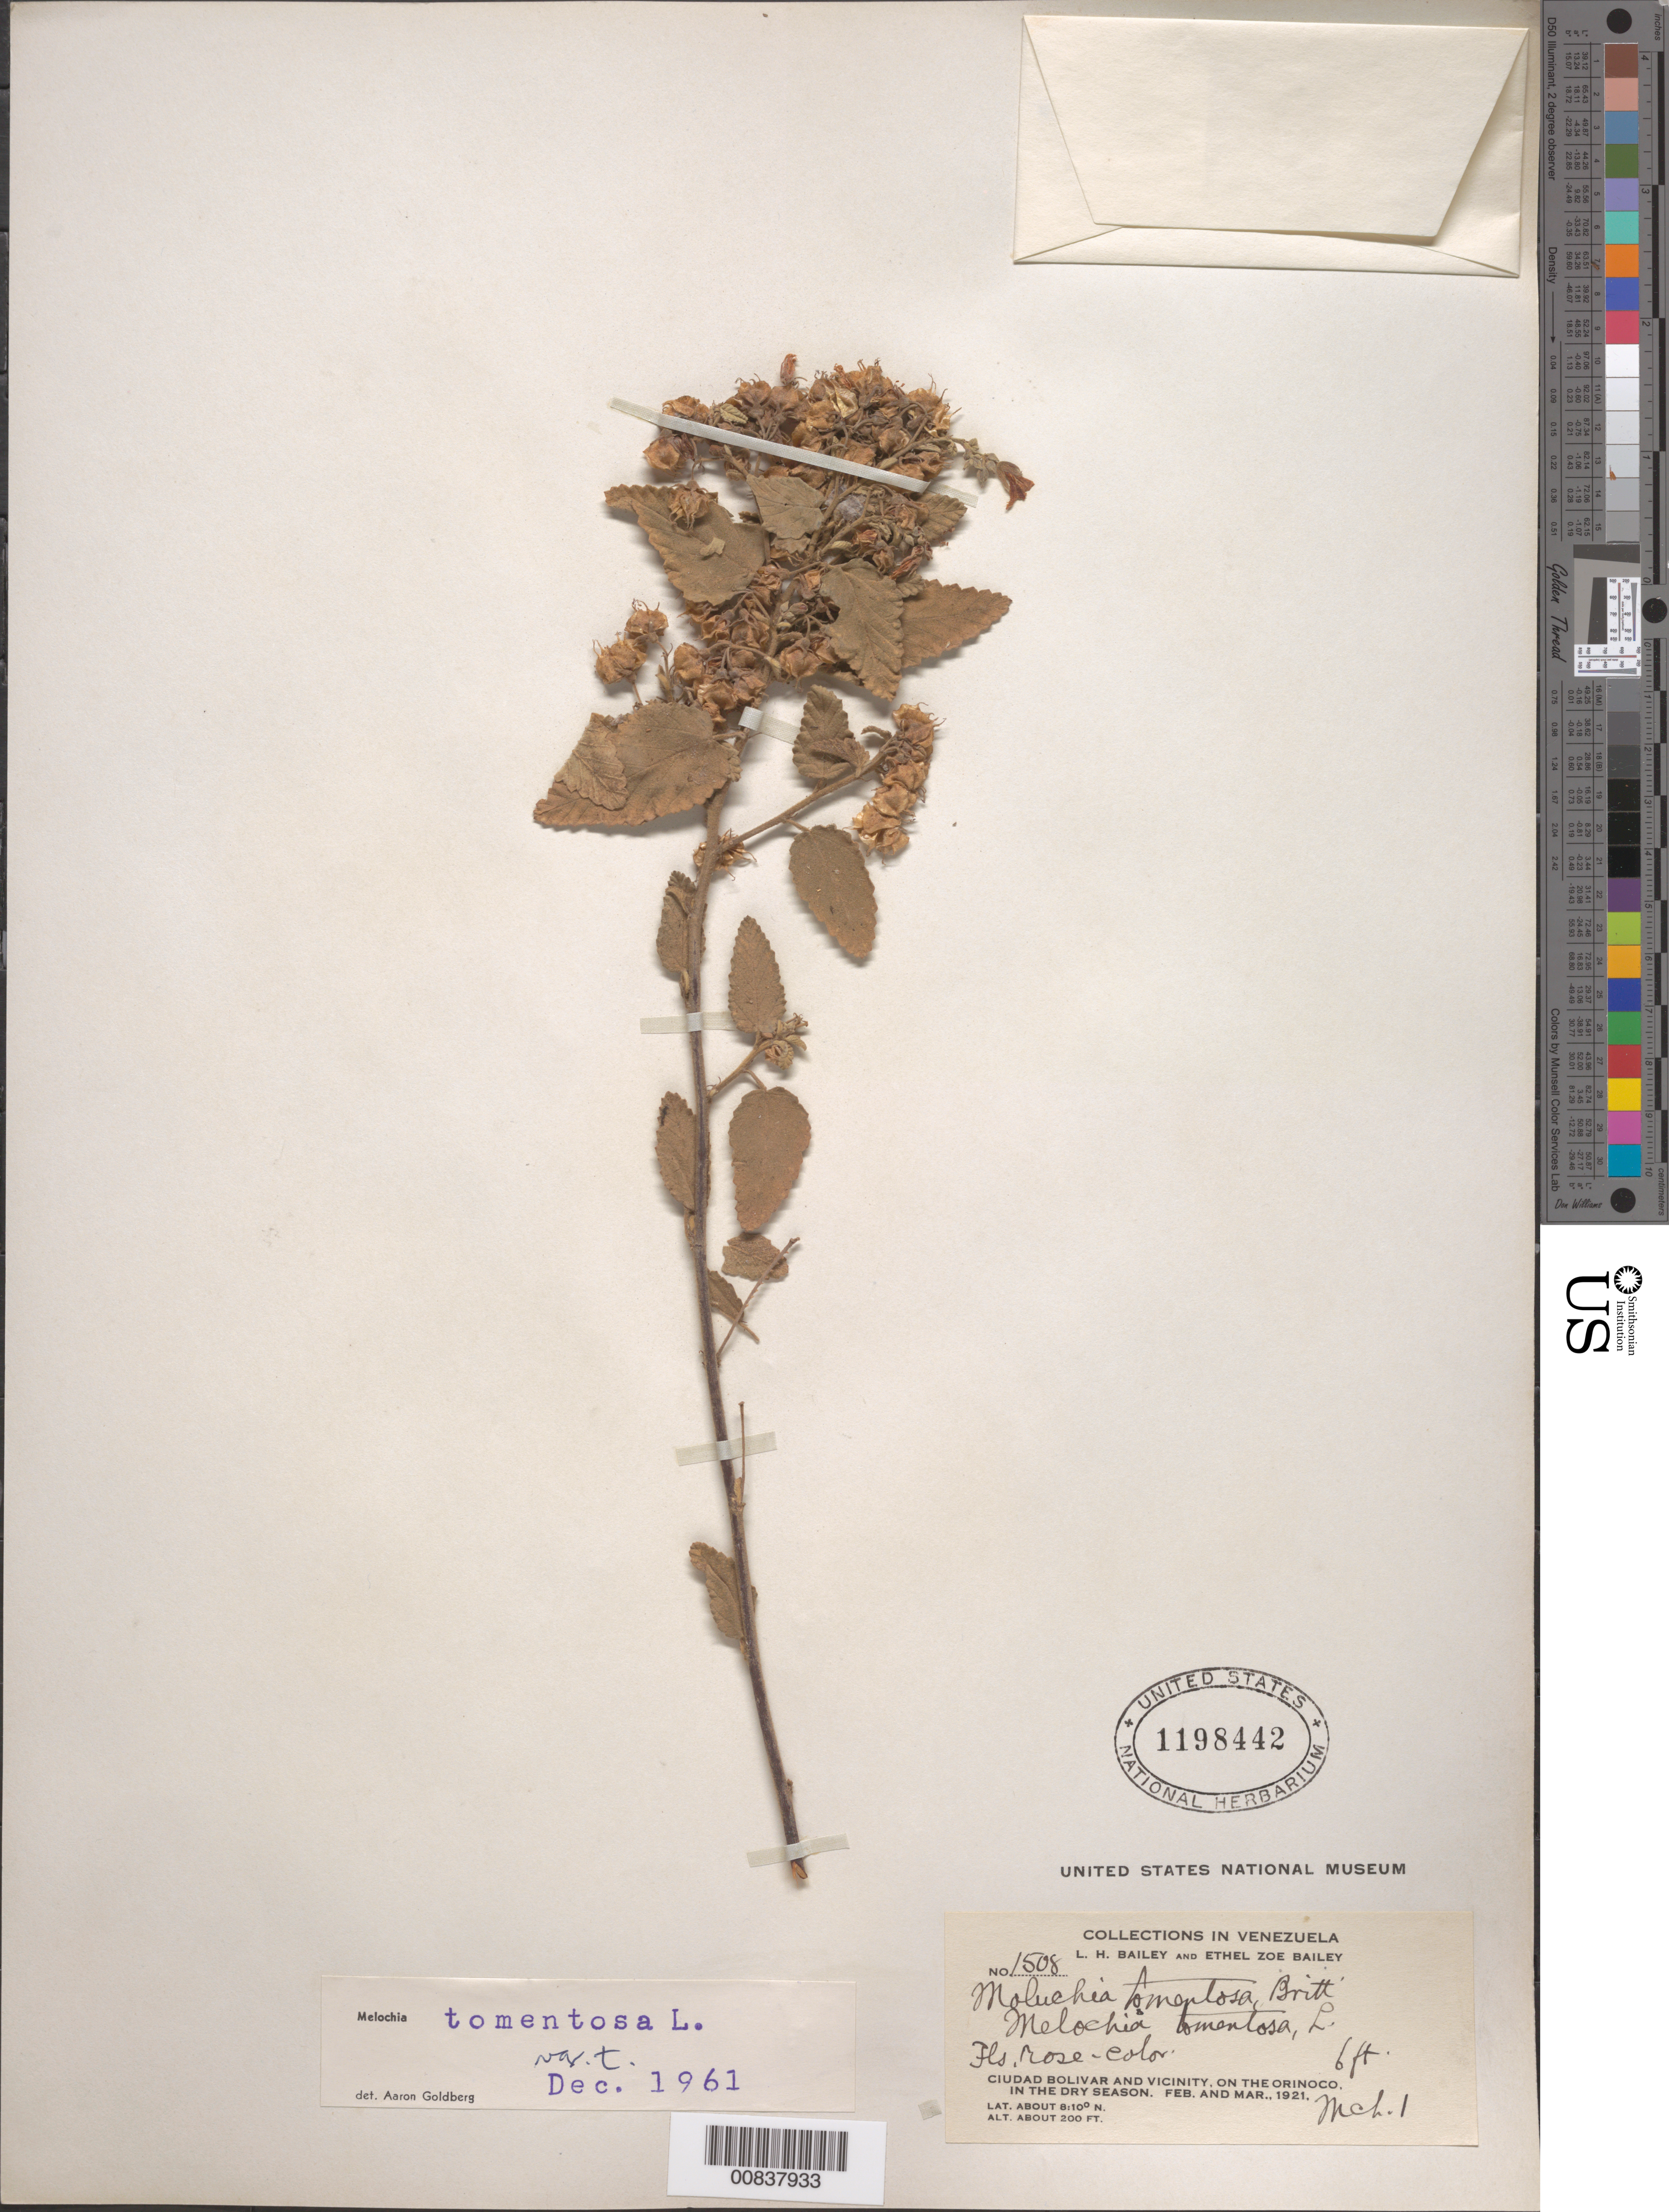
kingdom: Plantae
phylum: Tracheophyta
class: Magnoliopsida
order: Malvales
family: Malvaceae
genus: Melochia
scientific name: Melochia tomentosa var. tomentosa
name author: L.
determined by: Goldberg, Aaron, (US), NMNH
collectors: L. H. Bailey & E. Z. Bailey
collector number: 1508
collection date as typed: Feb-21 and Mar-21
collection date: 1921-02,1921-03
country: Venezuela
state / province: Bolívar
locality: Ciudad Bolívar and vicinity, Orinoco R.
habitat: Dry season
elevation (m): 61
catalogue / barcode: US 1198442